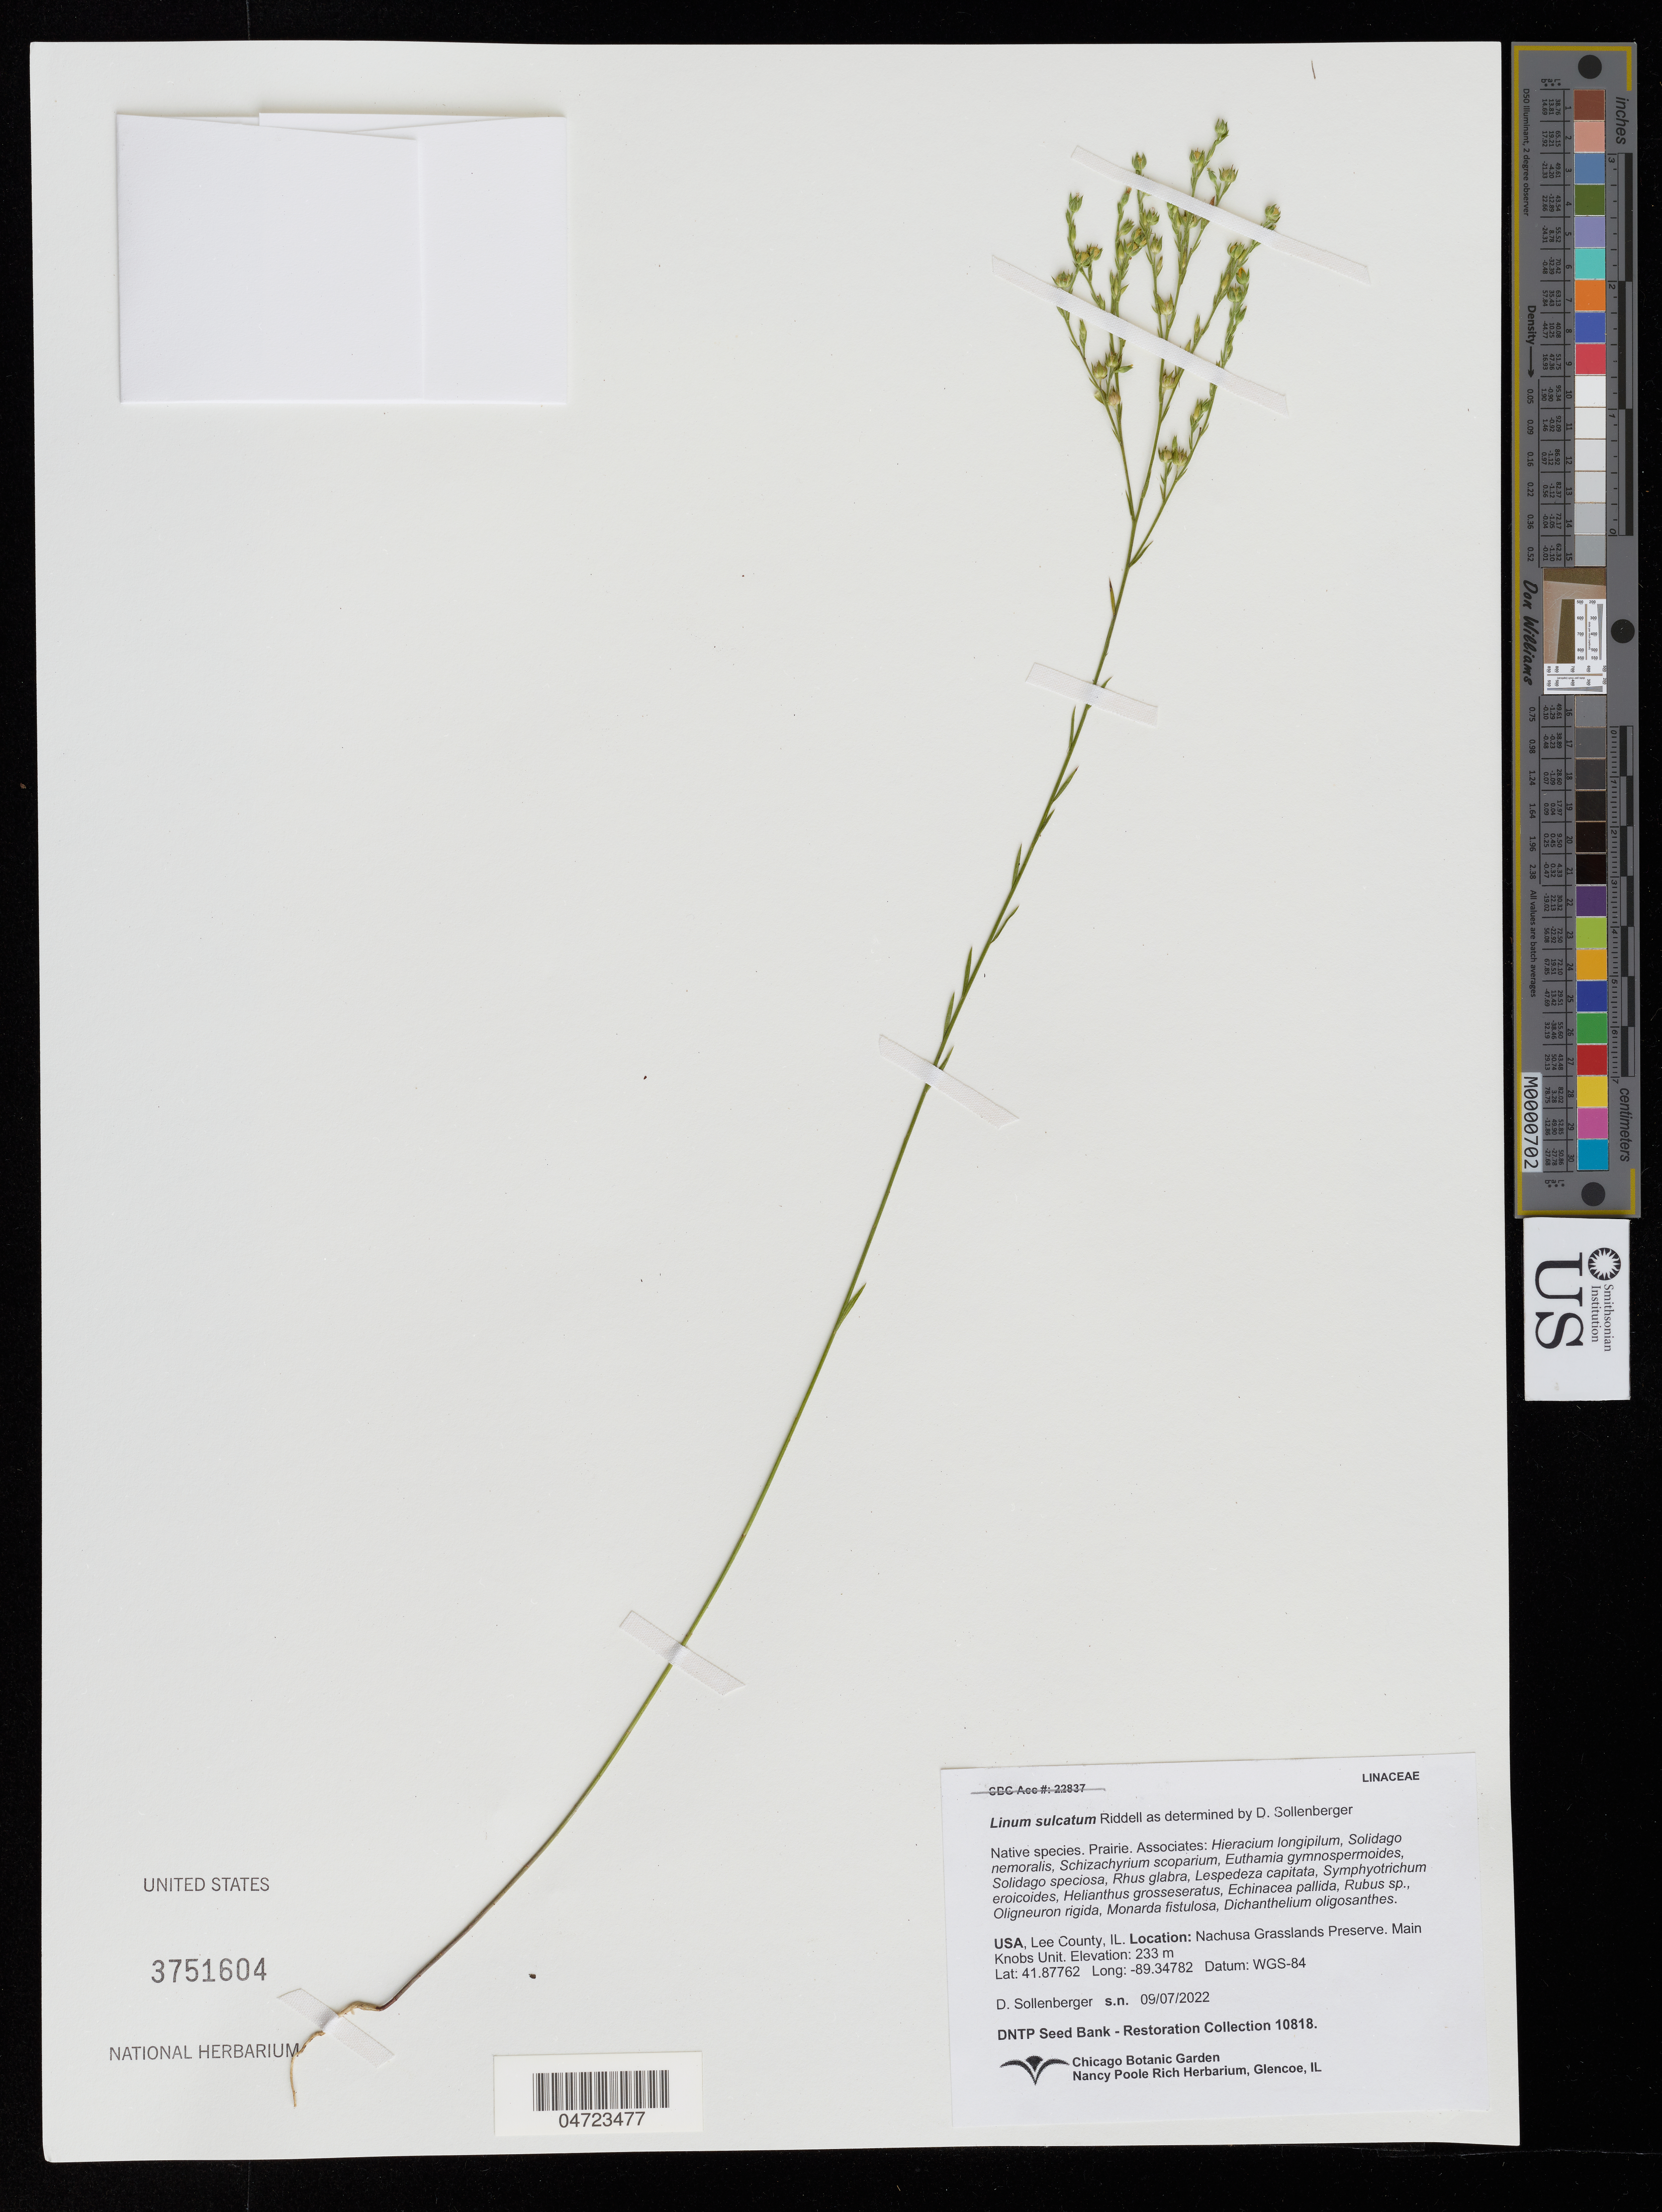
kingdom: Plantae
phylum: Tracheophyta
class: Magnoliopsida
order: Malpighiales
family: Linaceae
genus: Linum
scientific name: Linum sulcatum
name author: Riddell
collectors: D. Sollenberger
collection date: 2022-09-07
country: United States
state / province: Illinois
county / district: Lee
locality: Lee County. Nachusa Grasslands Preserve. Main Knobs Unit.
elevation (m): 233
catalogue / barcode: US 3751604